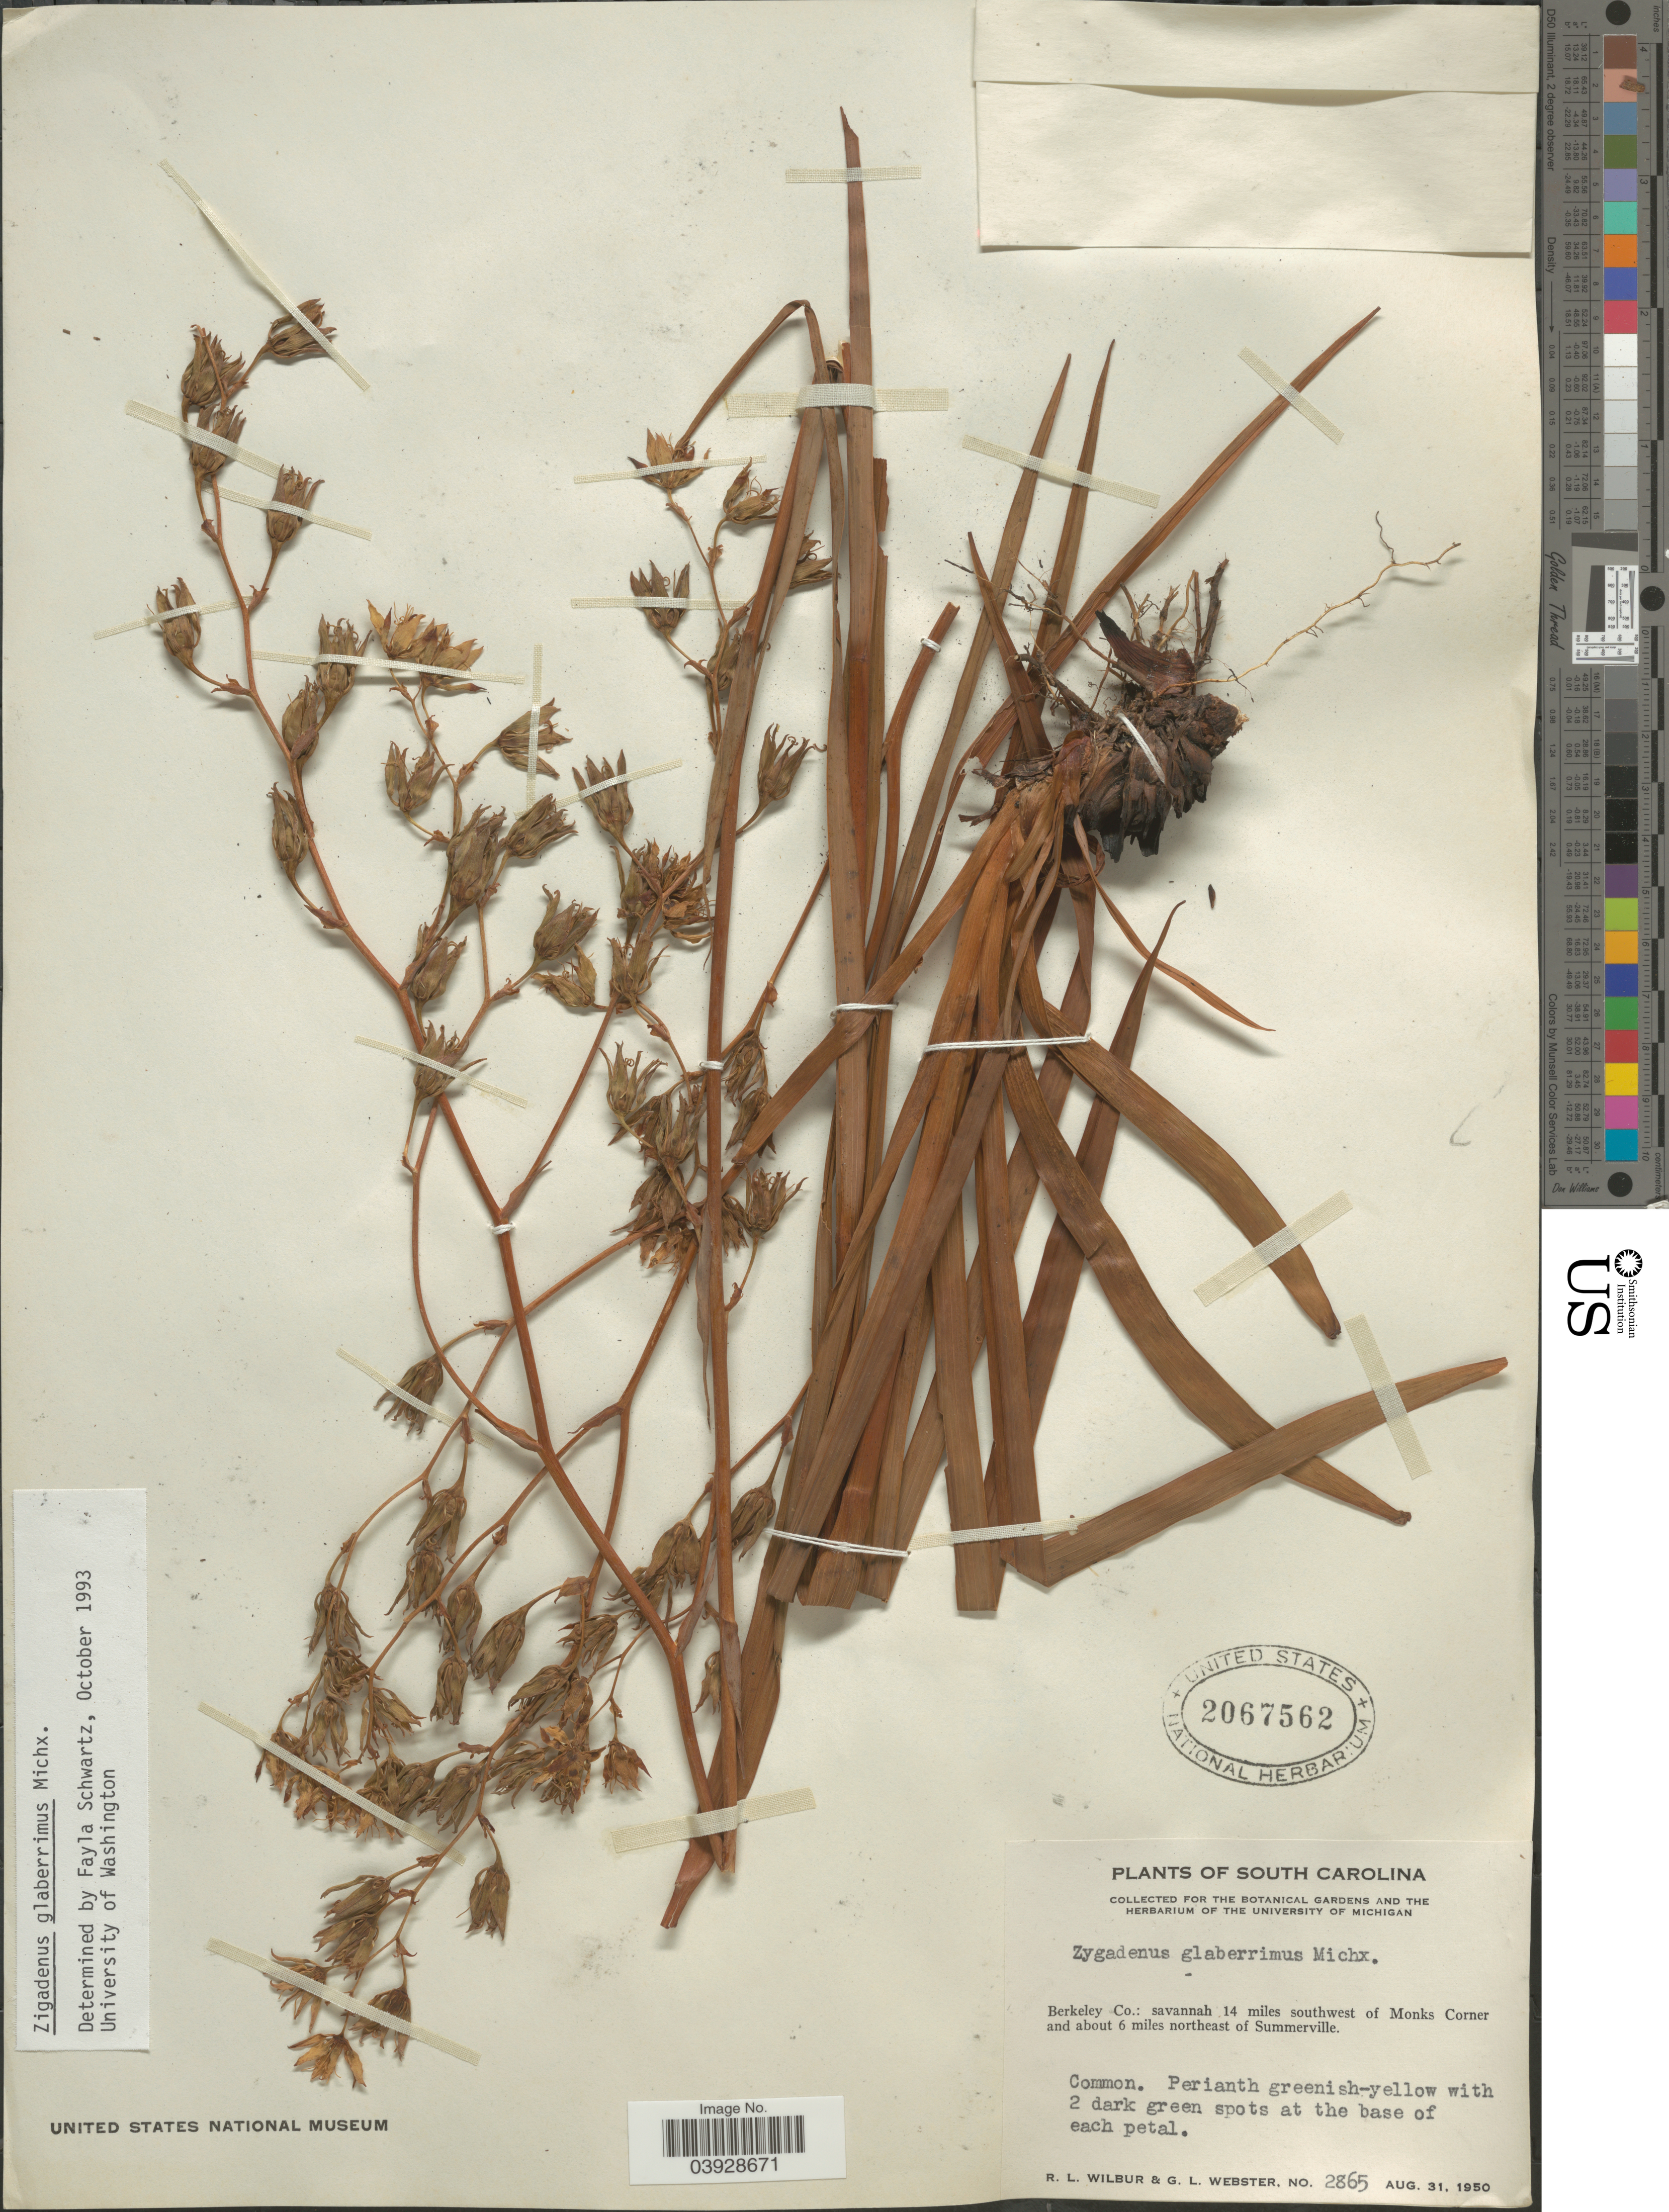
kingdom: Plantae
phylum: Tracheophyta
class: Liliopsida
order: Liliales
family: Melanthiaceae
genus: Zigadenus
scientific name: Zigadenus glaberrimus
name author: Michx.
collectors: R. L. Wilbur & G. L. Webster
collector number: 2565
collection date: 1950-08-31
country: United States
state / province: South Carolina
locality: Berkeley Co.: savannah 14 miles southwest of Monks Corner and about 6 miles northeast of Summerville.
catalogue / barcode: US 2067562